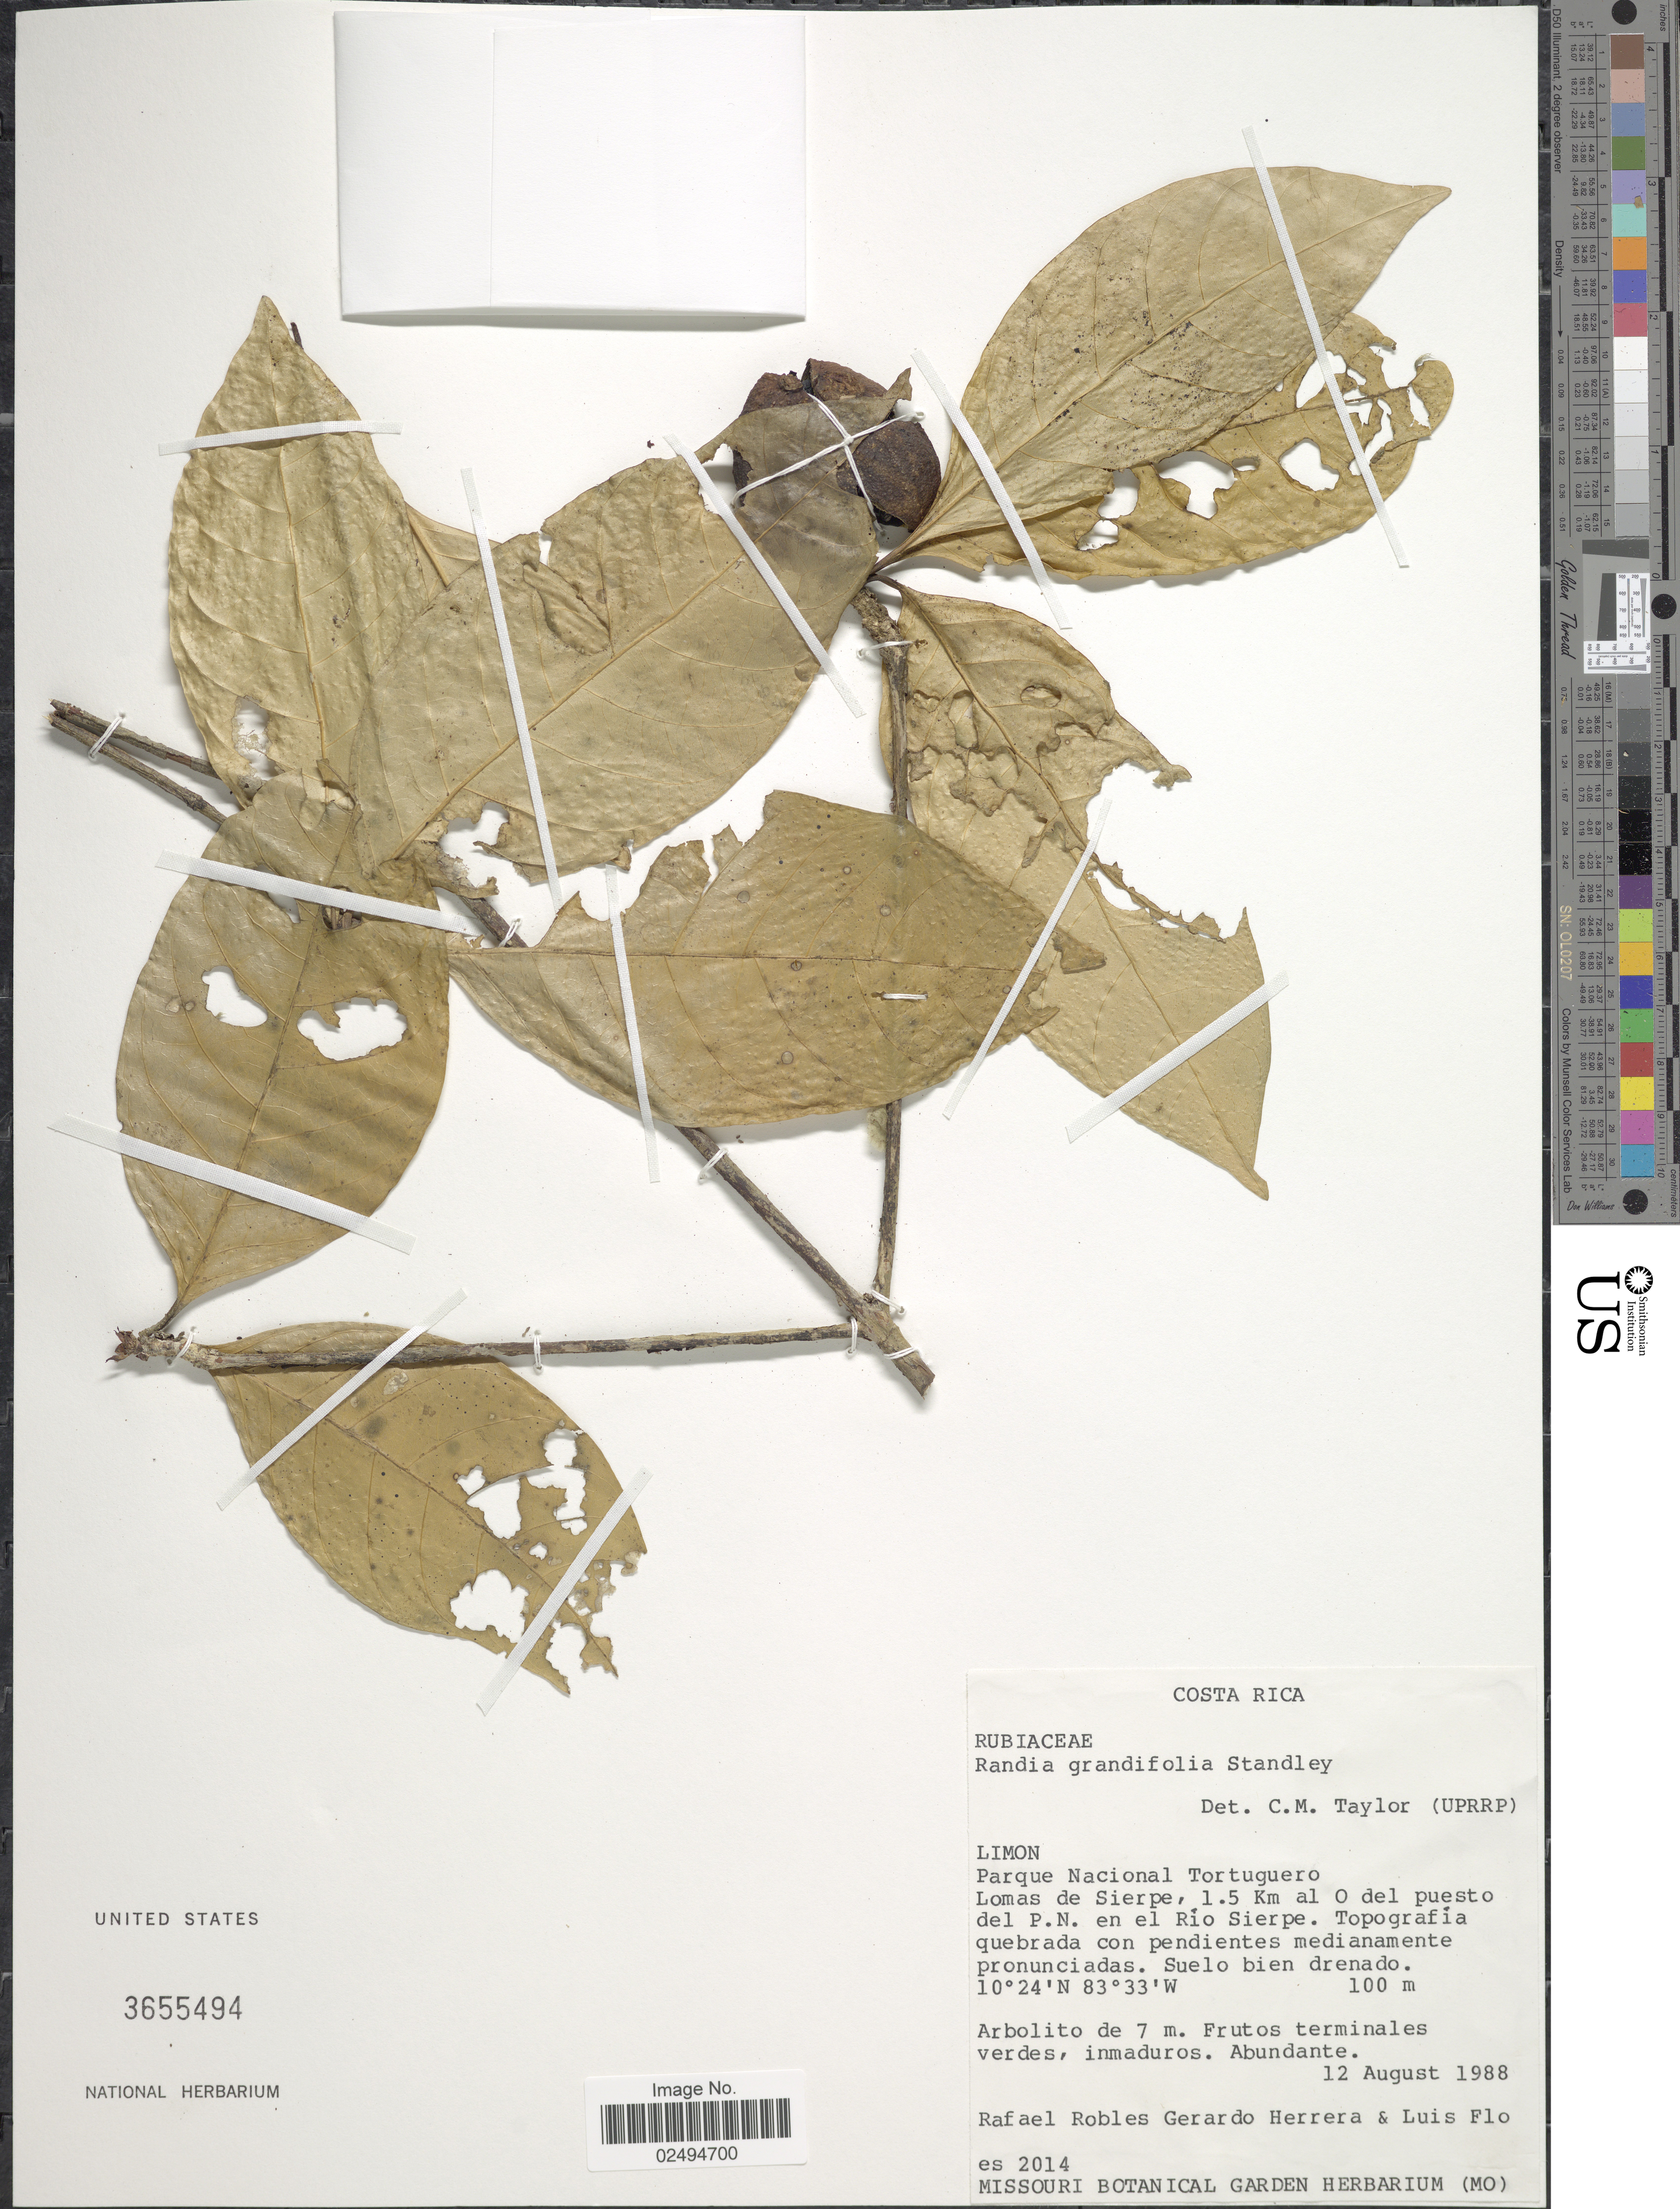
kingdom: Plantae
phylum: Tracheophyta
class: Magnoliopsida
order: Gentianales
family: Rubiaceae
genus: Randia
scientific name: Randia grandifolia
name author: (Donn. Sm.) Standl.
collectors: R. Herrera & L. Floes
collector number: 2014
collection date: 1988-08-12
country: Costa Rica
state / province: Limón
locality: Parque Nacional Tortuguero. Lomas de Sierpe, 1.5 Km al O del puesto del P.N. en el Rio Sierpe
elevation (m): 100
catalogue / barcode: US 3655494